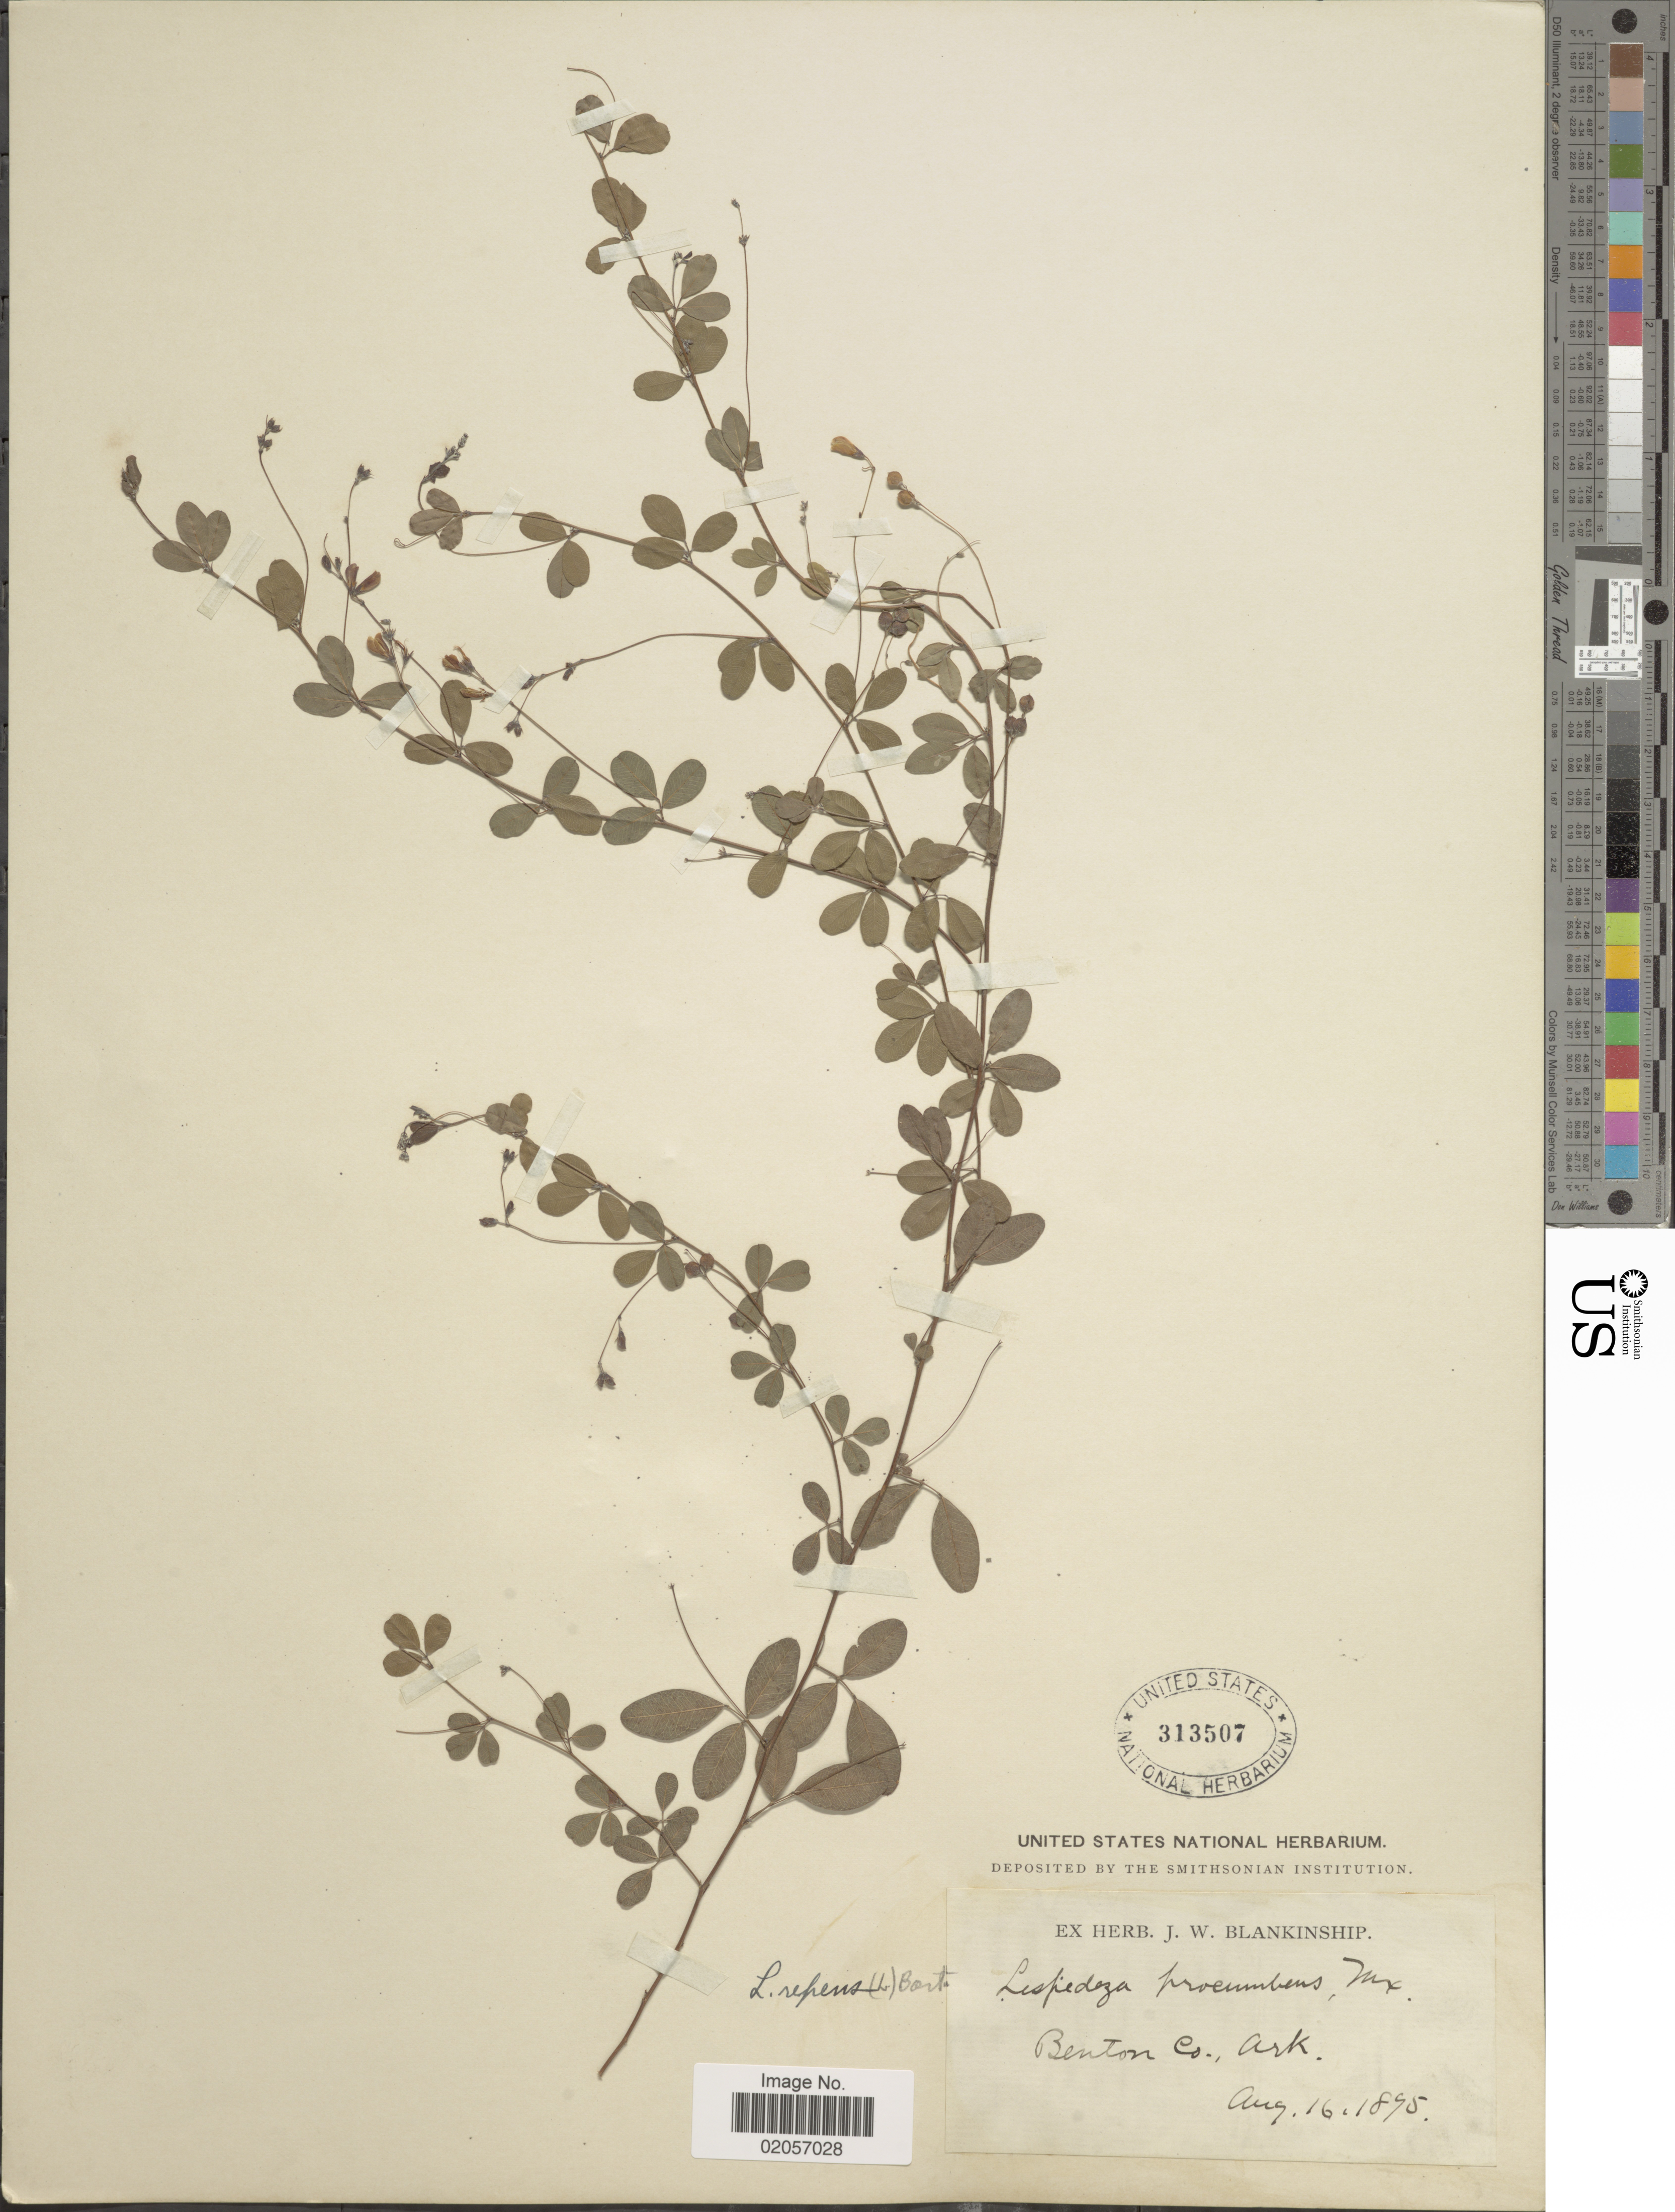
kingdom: Plantae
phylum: Tracheophyta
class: Magnoliopsida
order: Fabales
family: Fabaceae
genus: Lespedeza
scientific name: Lespedeza repens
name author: (L.) W.P.C. Barton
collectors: ex herb. J. W. Blankinship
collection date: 1895-08-16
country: United States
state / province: Arkansas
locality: Benton Co.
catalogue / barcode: US 313507